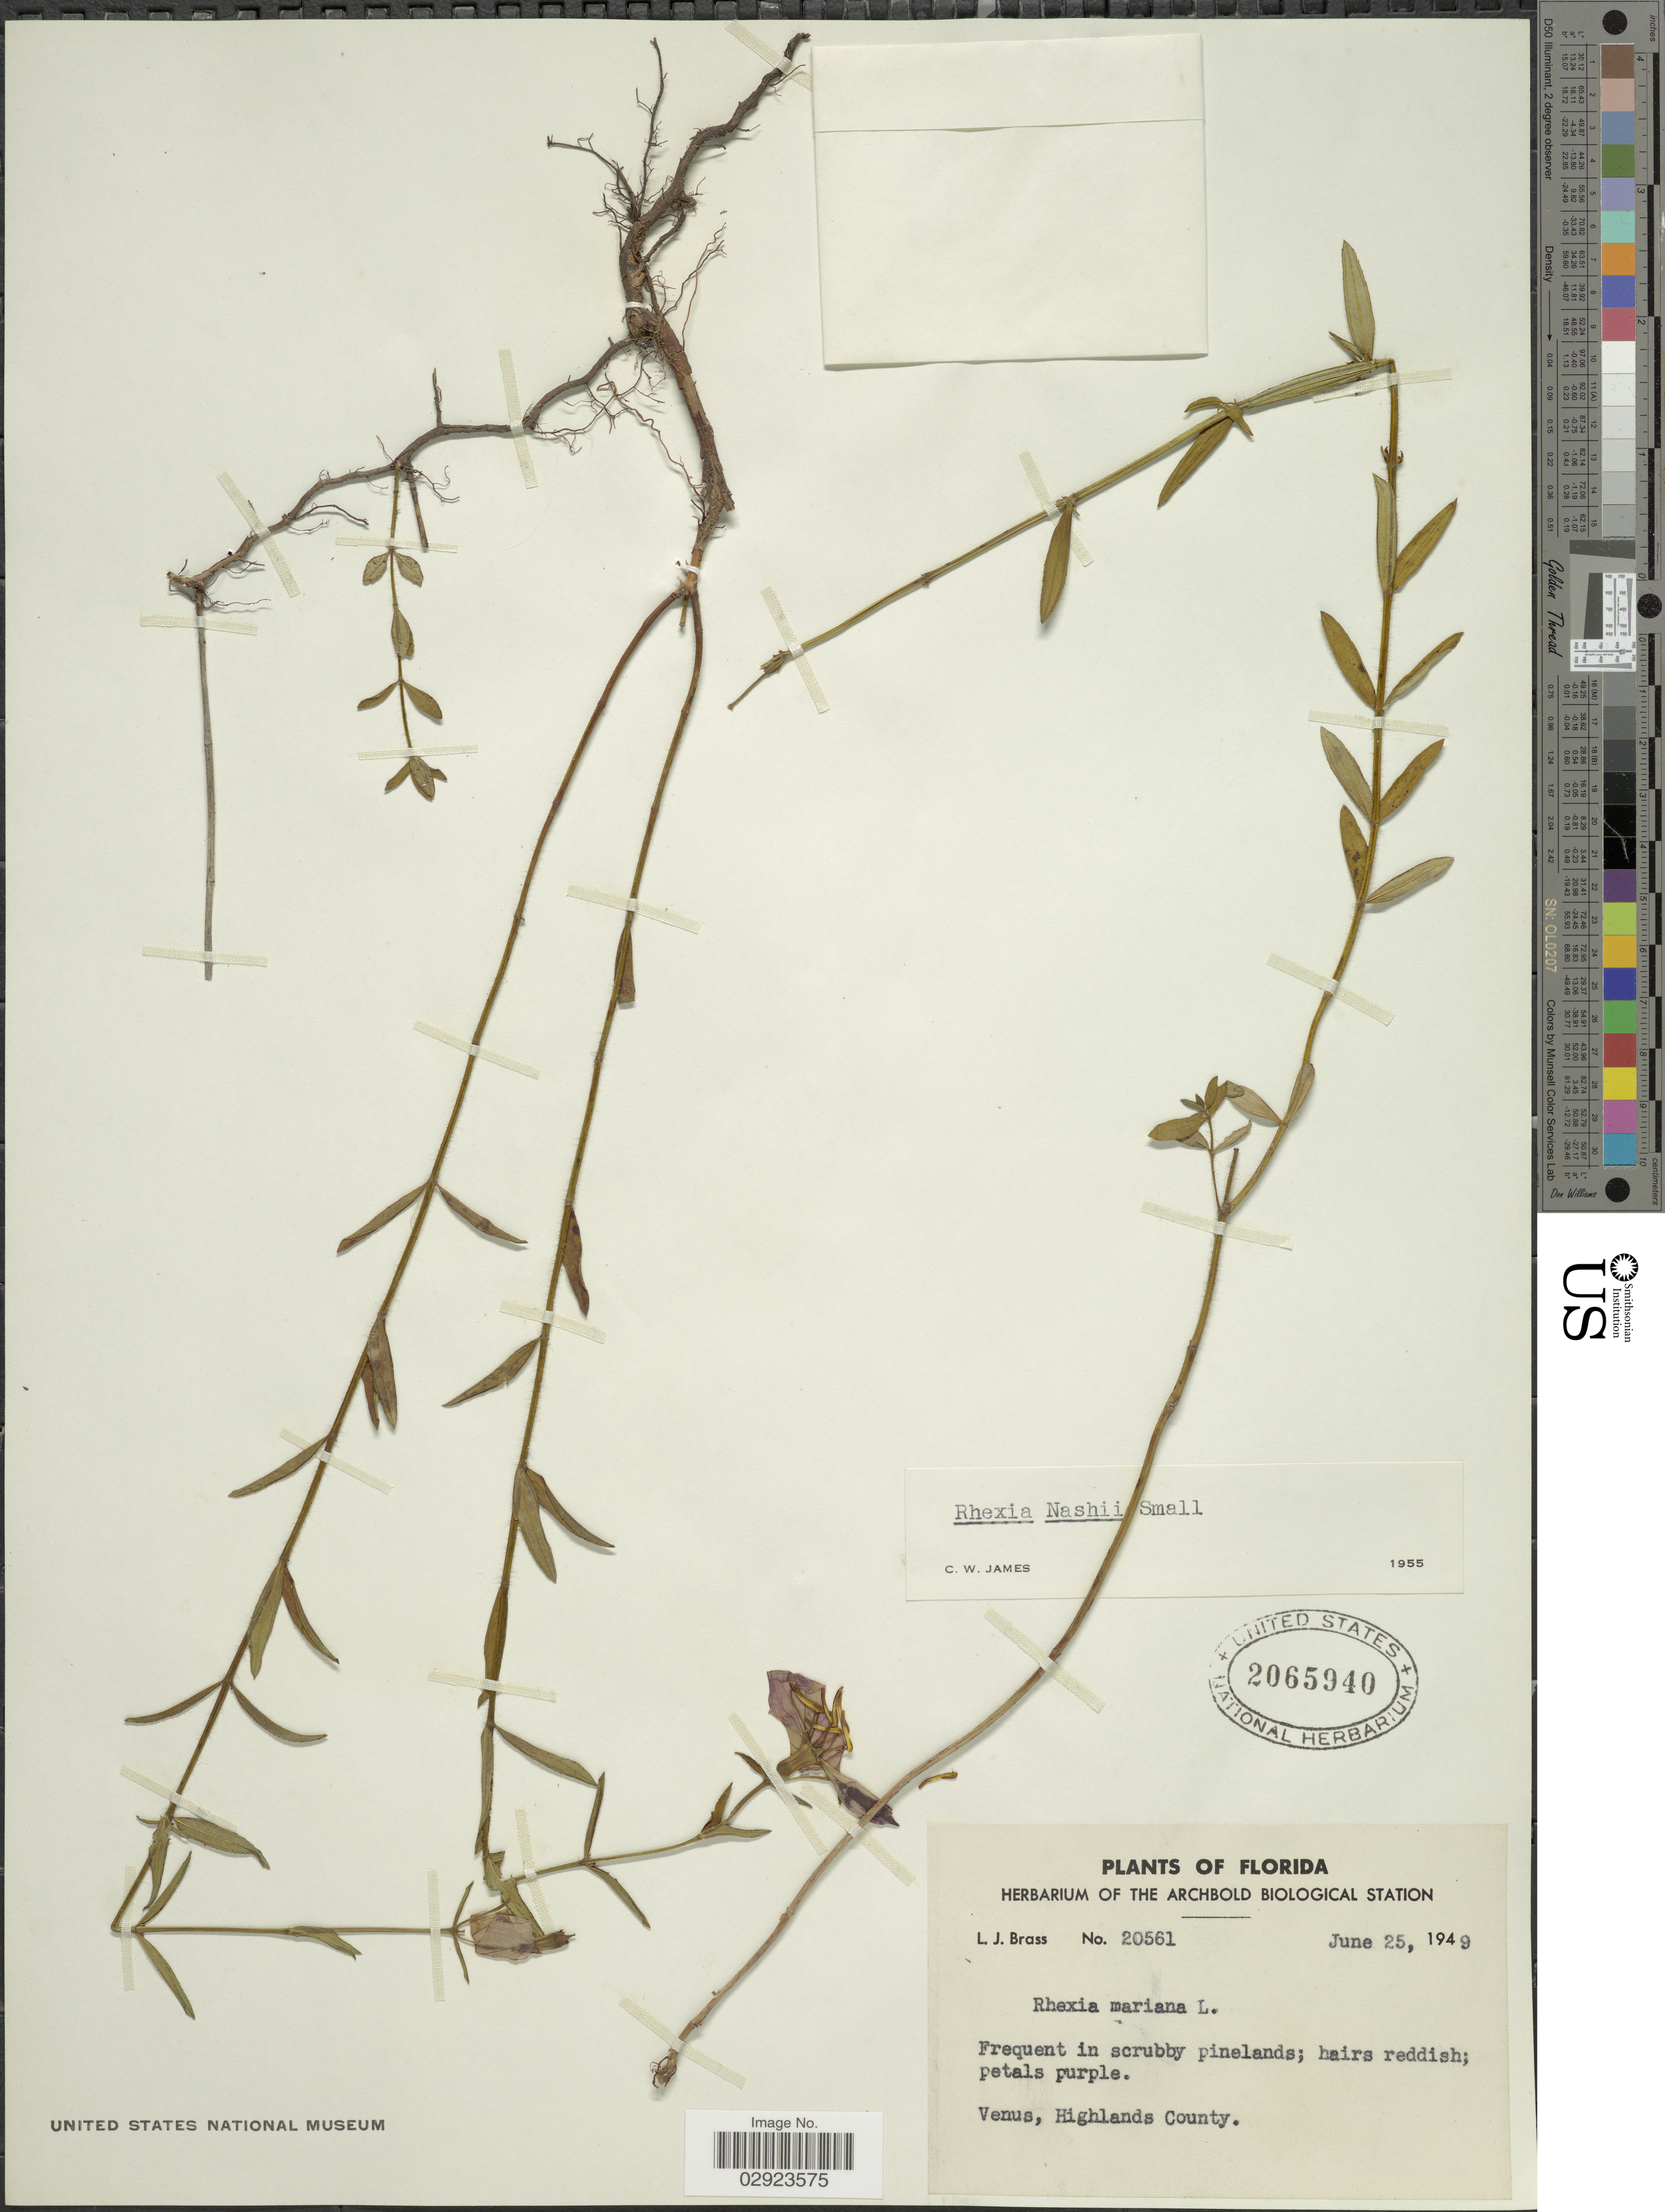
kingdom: Plantae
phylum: Tracheophyta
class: Magnoliopsida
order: Myrtales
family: Melastomataceae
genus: Rhexia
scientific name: Rhexia nashii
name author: Small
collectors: L. J. Brass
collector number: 20561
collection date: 1949-06-25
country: United States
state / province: Florida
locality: Venus, Highlands County.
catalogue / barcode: US 2065940